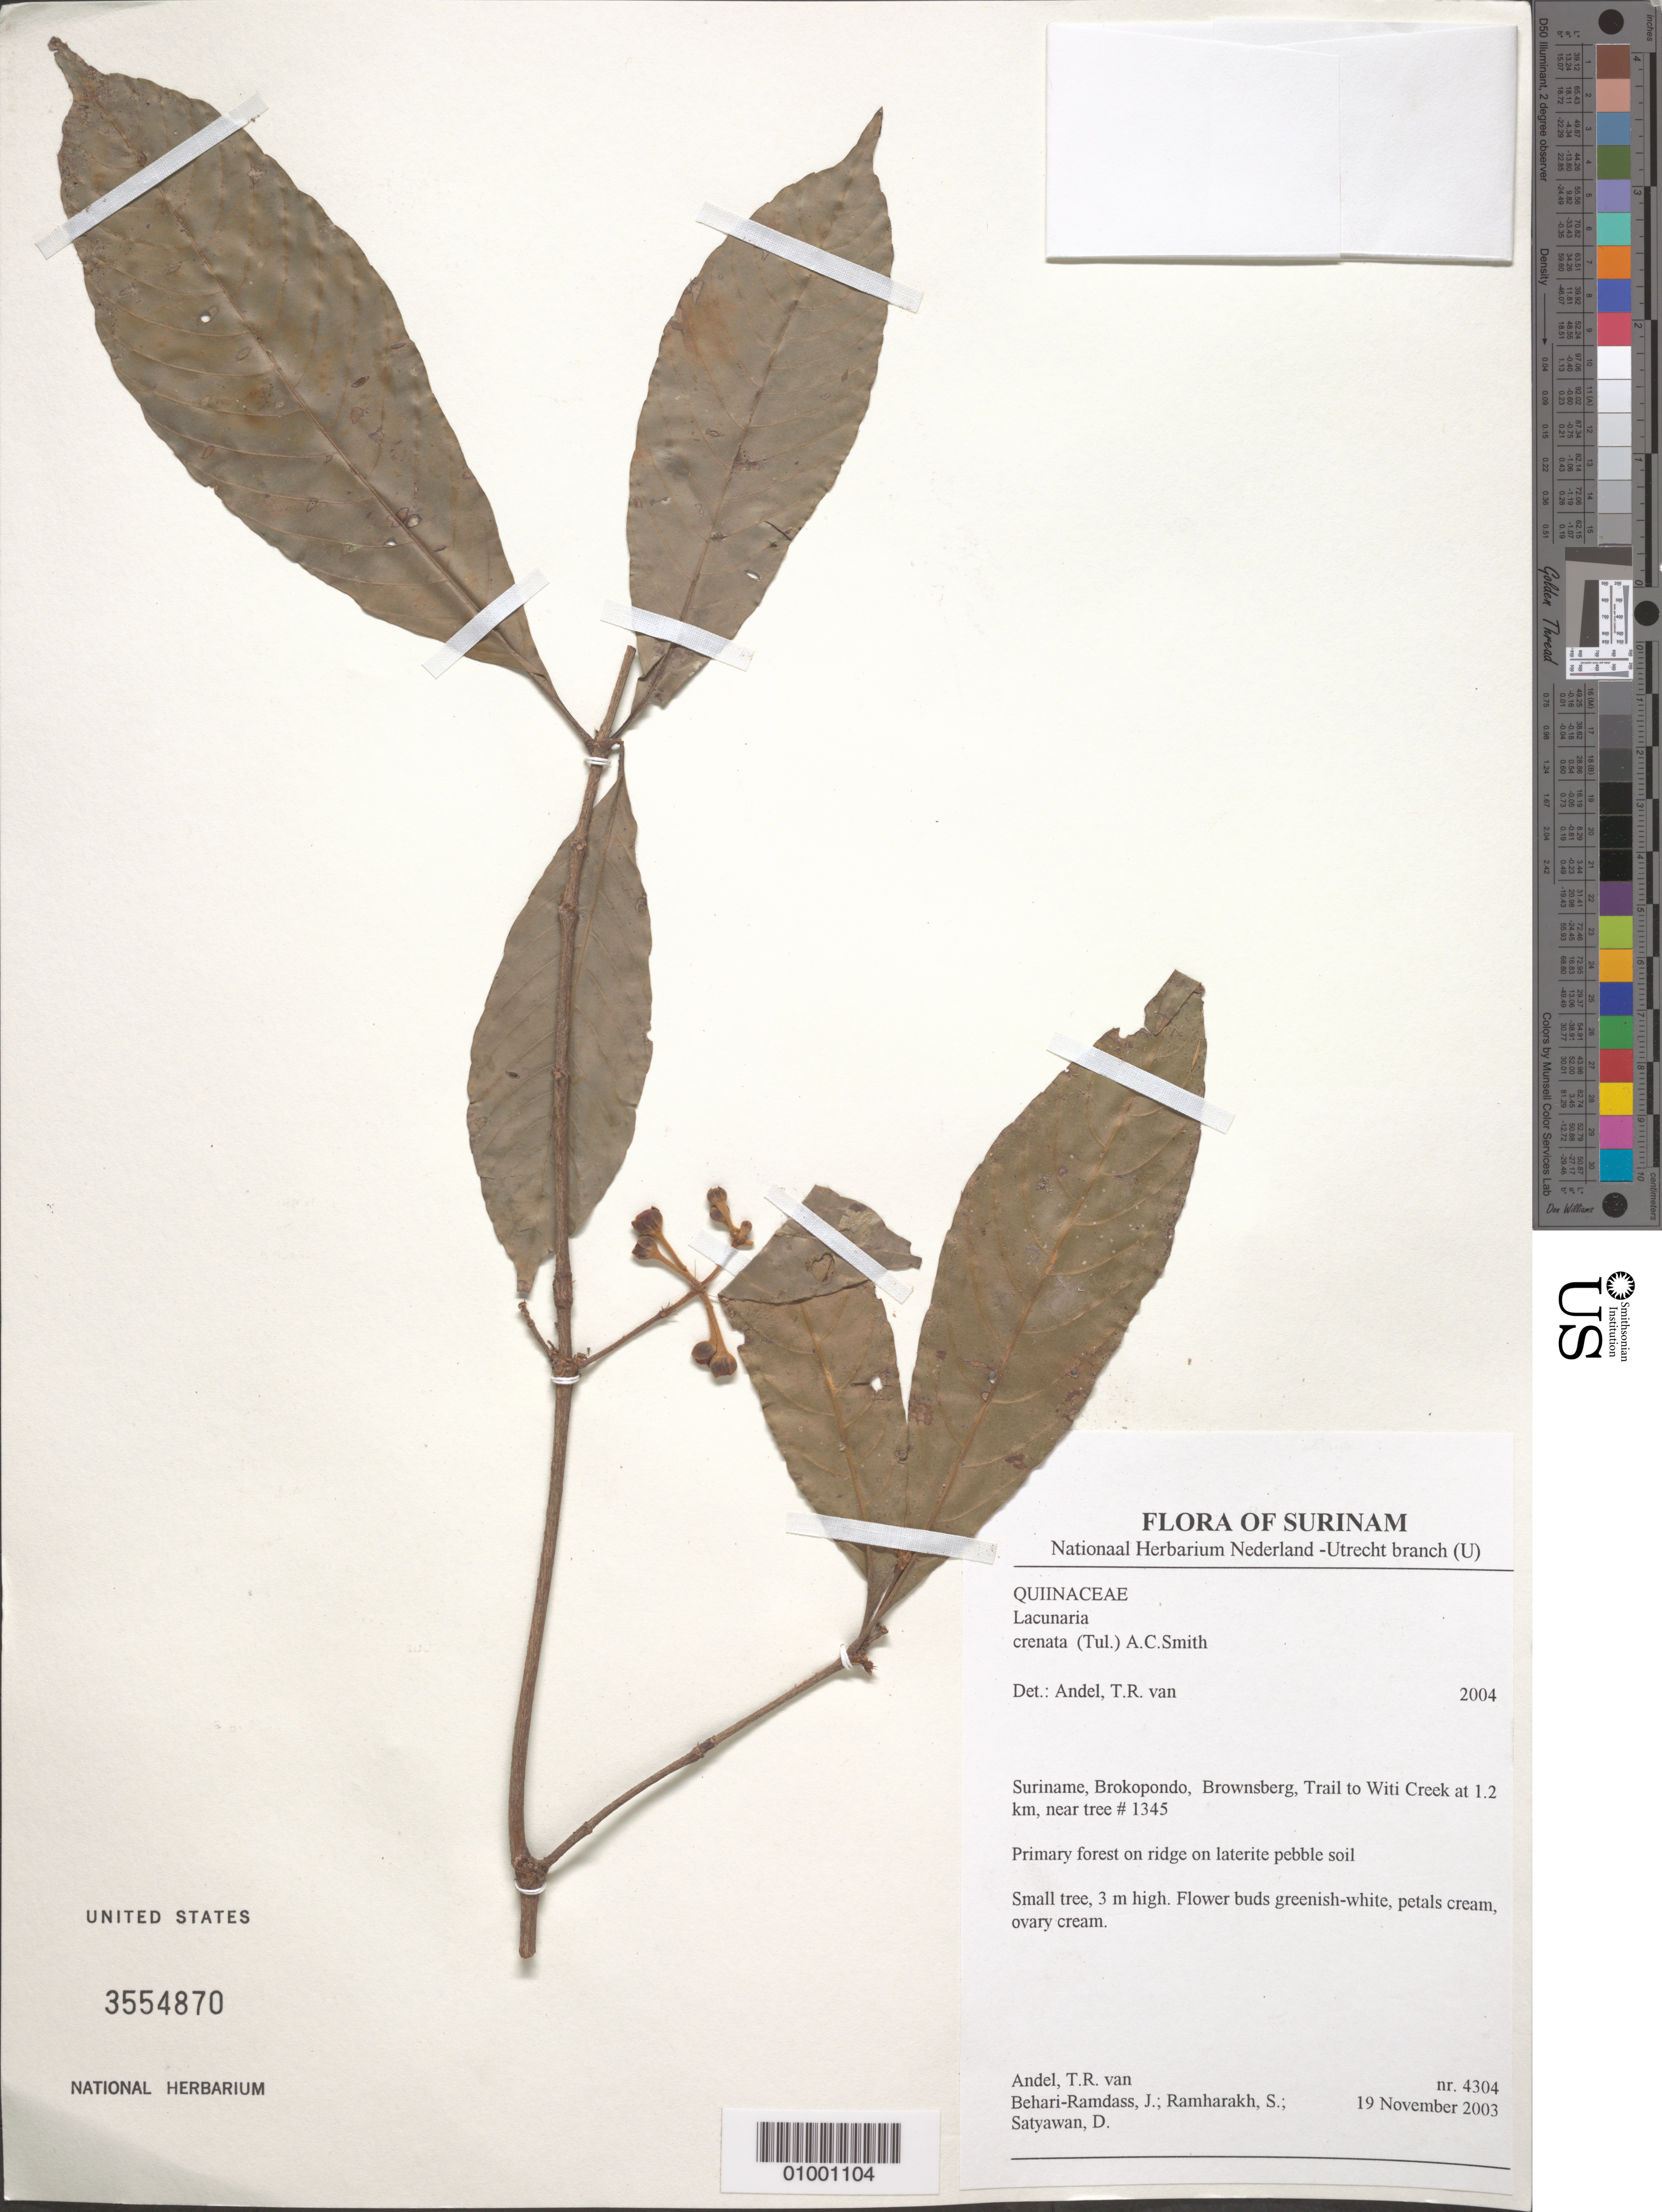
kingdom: Plantae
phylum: Tracheophyta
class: Magnoliopsida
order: Malpighiales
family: Quiinaceae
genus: Lacunaria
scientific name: Lacunaria crenata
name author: (Tul.) A.C. Sm.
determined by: Andel, Tinde R. van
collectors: T. R. van Andel, J. Behari-Ramdas, S. Ramharakh & D. Satyawan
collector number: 4304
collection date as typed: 19-Nov-03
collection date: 2003-11-19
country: Suriname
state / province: Brokopondo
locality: Brownsberg, trail to Witi Creek at 1.2km, near tree #1345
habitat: Primary forest on ridge on laterite pebble soil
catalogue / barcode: US 3554870